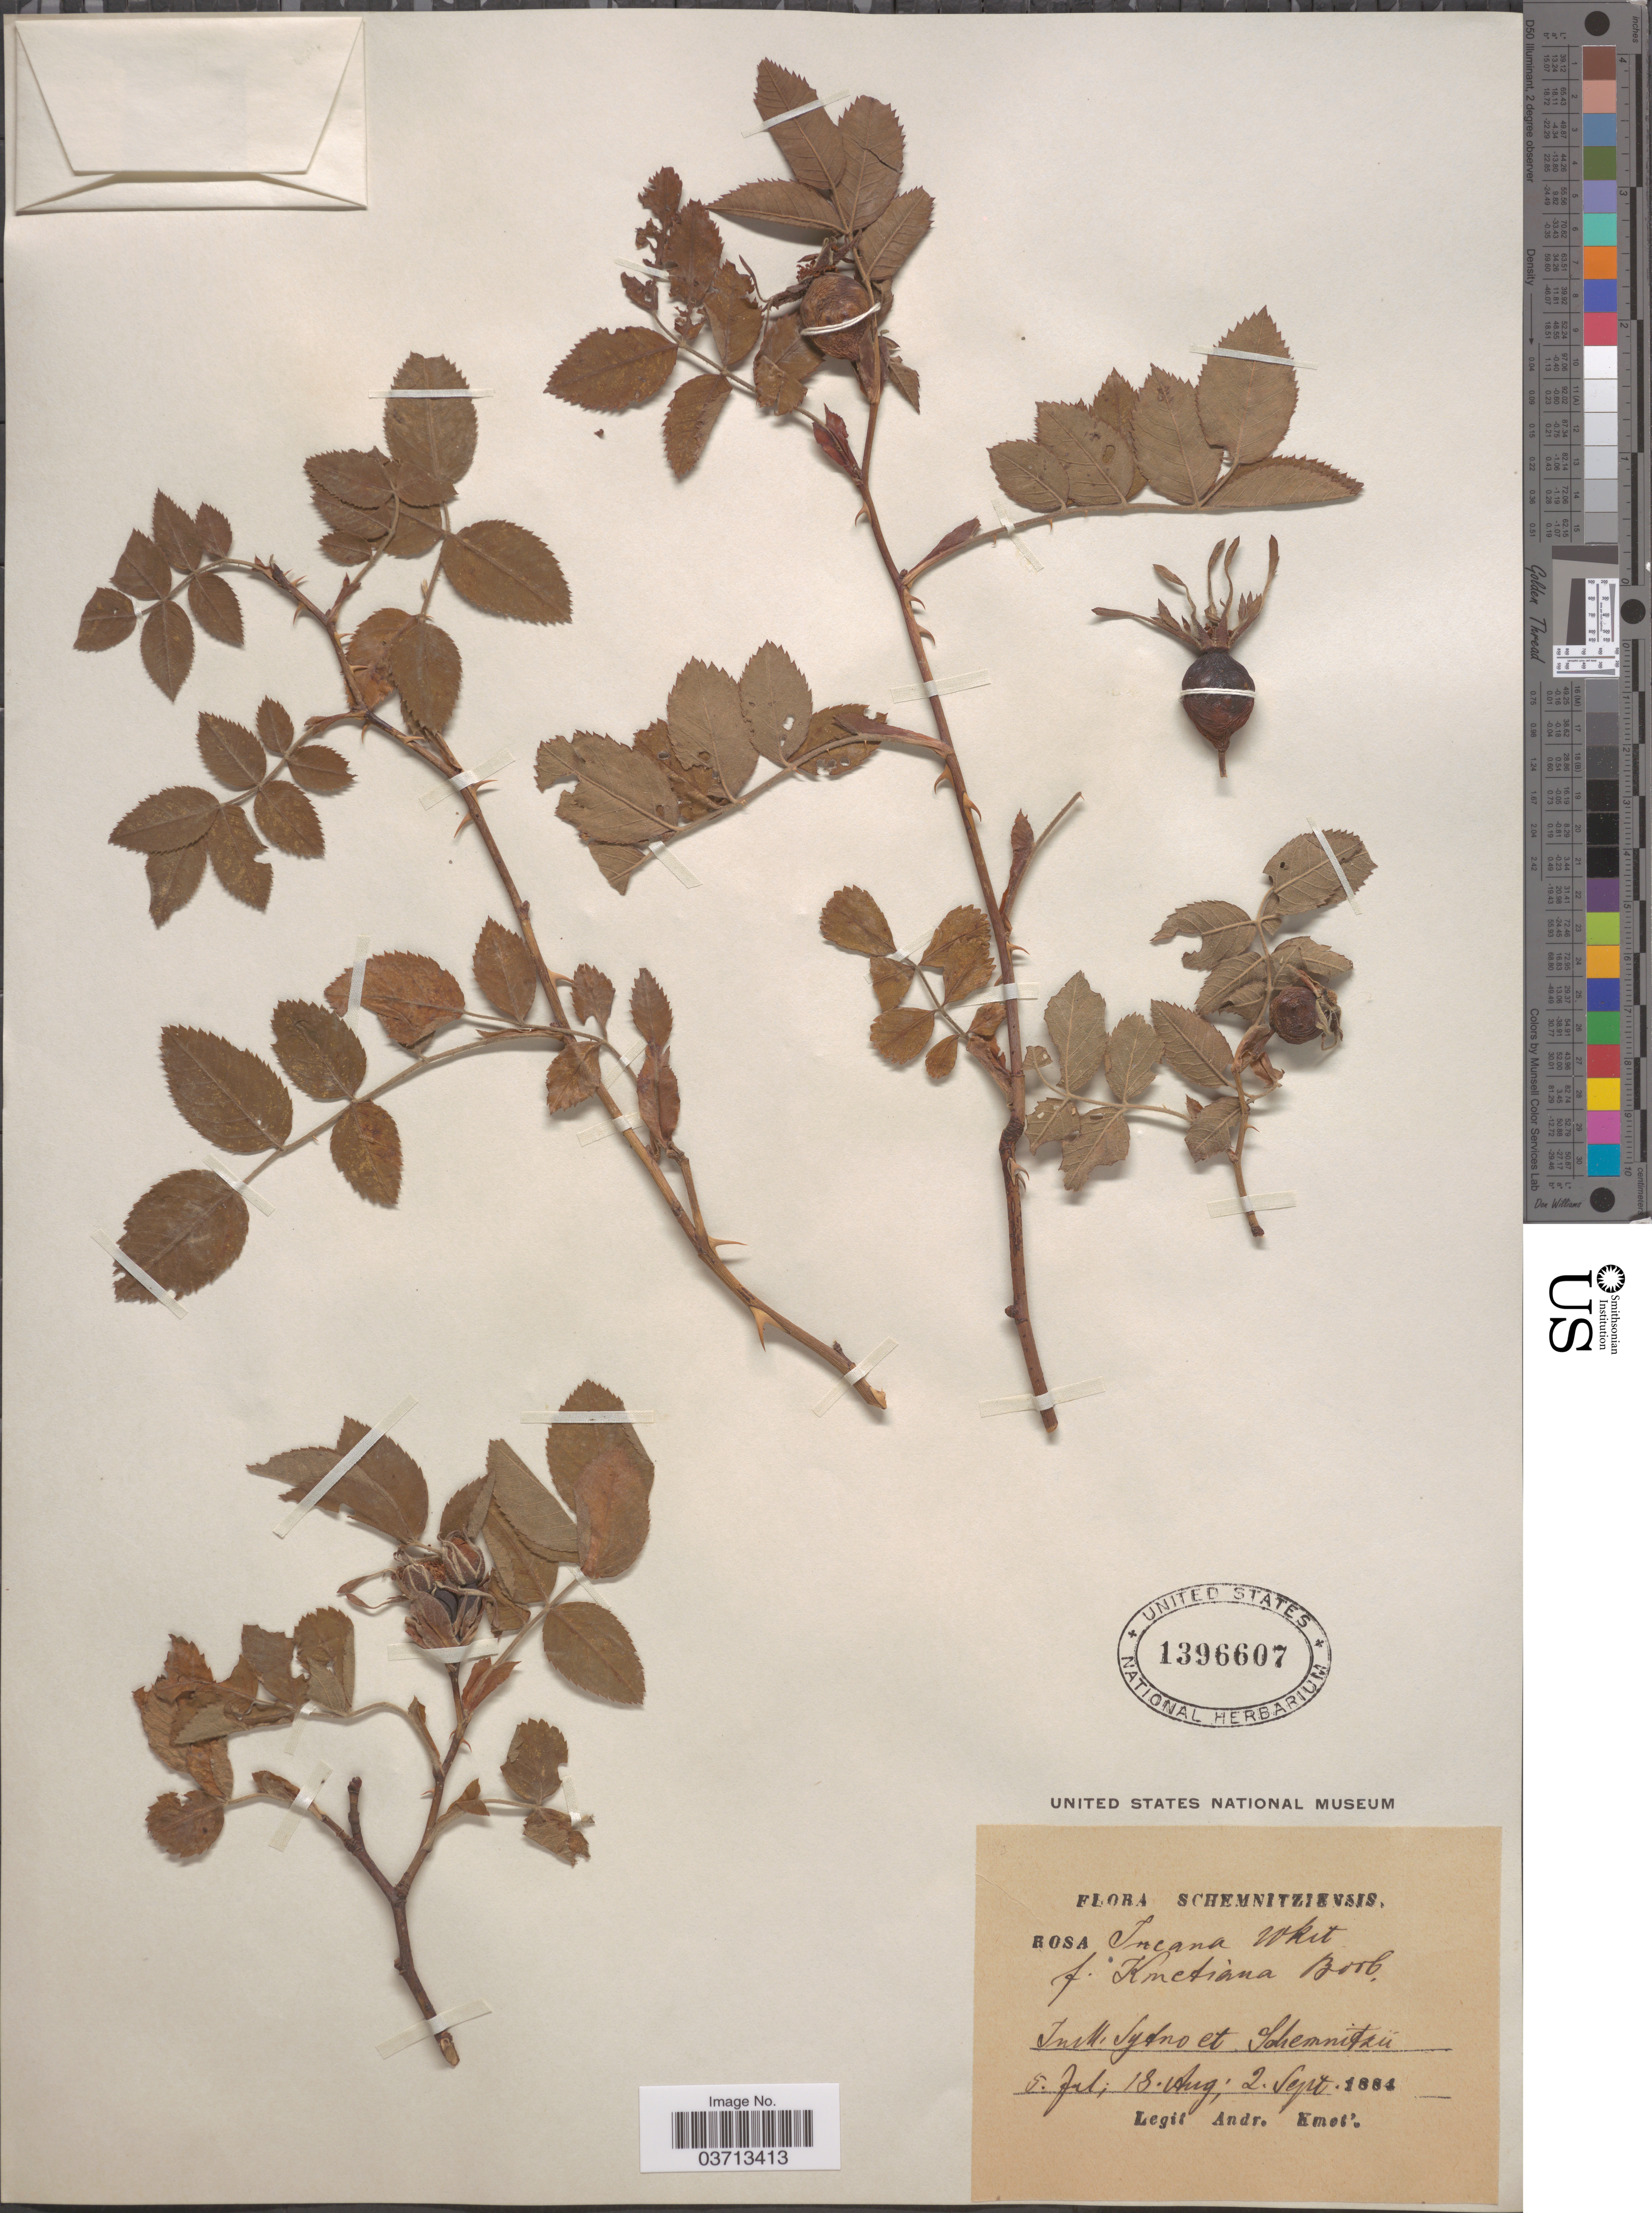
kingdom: Plantae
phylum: Tracheophyta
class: Magnoliopsida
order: Rosales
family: Rosaceae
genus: Rosa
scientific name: Rosa incana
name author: Kit. ex Tratt.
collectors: A. Kmet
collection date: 1884-07-05/1884-09-02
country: Slovakia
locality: Schemnitziensis. In M. Sydno et Schemnitzu.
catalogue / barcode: US 1396607